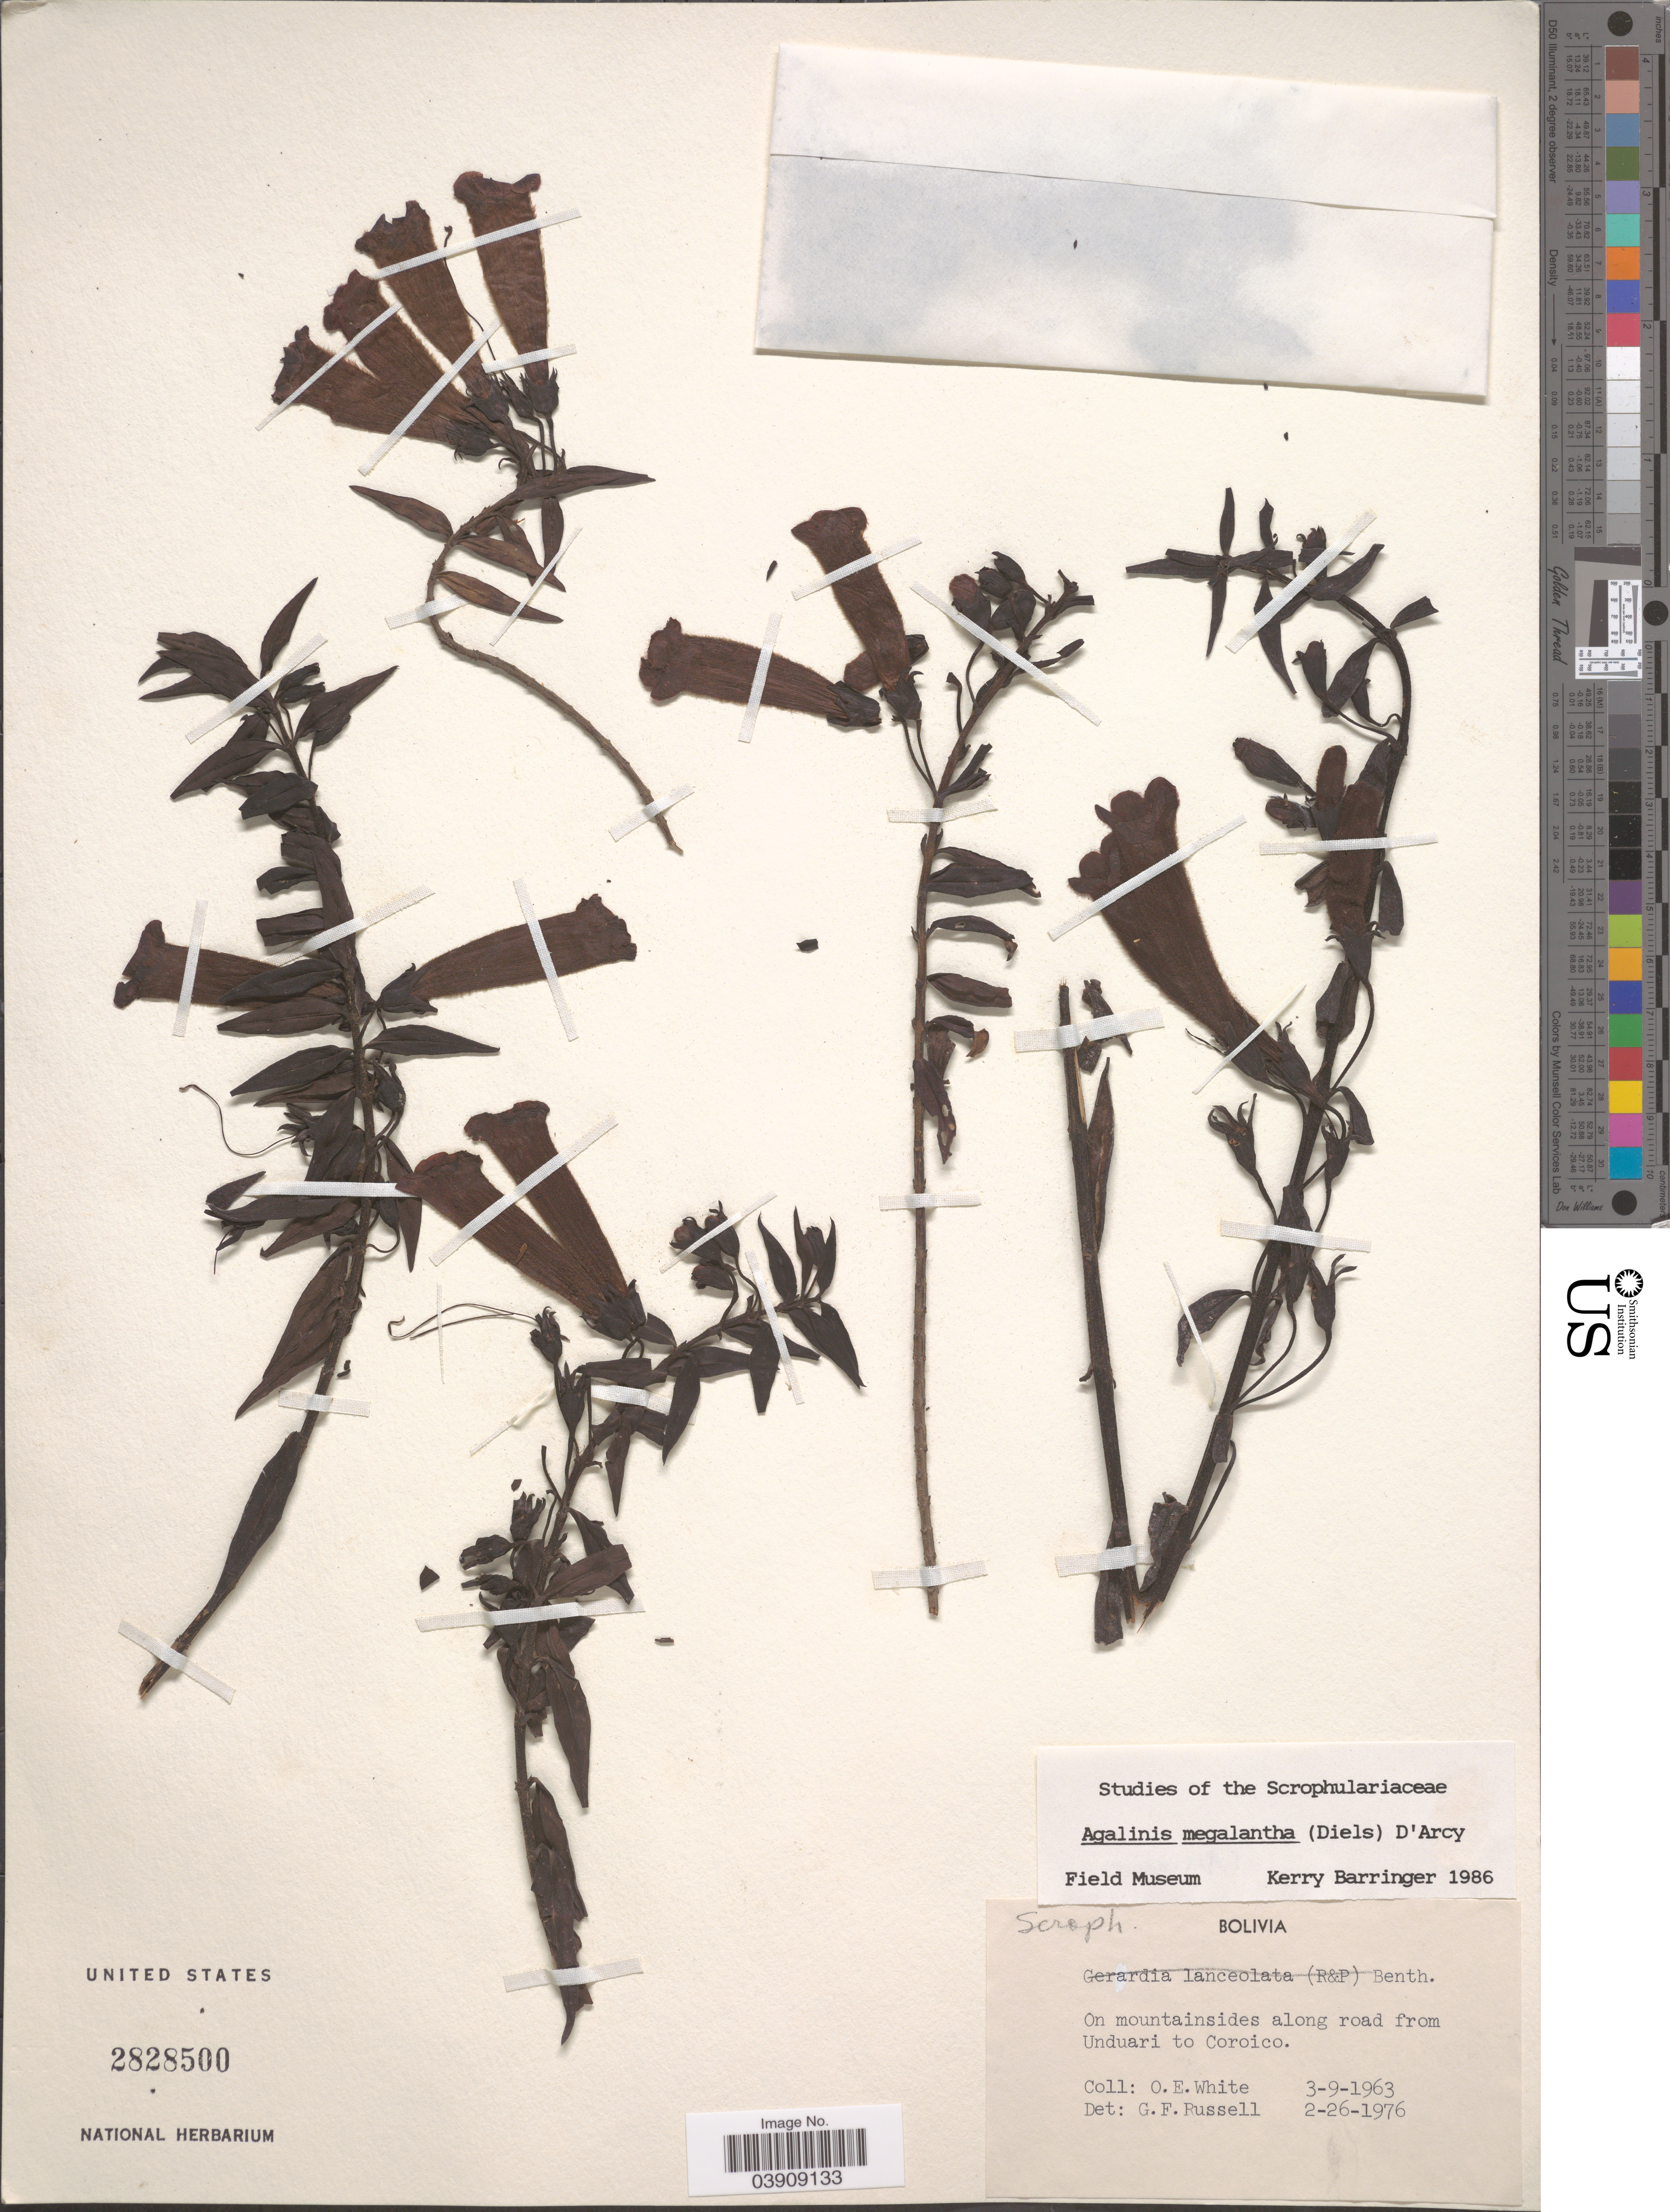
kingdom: Plantae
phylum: Tracheophyta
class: Magnoliopsida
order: Lamiales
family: Orobanchaceae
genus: Agalinis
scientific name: Agalinis megalantha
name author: (Diels) D'Arcy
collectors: O. E. White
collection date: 1963-09-03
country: Bolivia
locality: On mountainsides along road from Unduari to Coroico.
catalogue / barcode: US 2828500